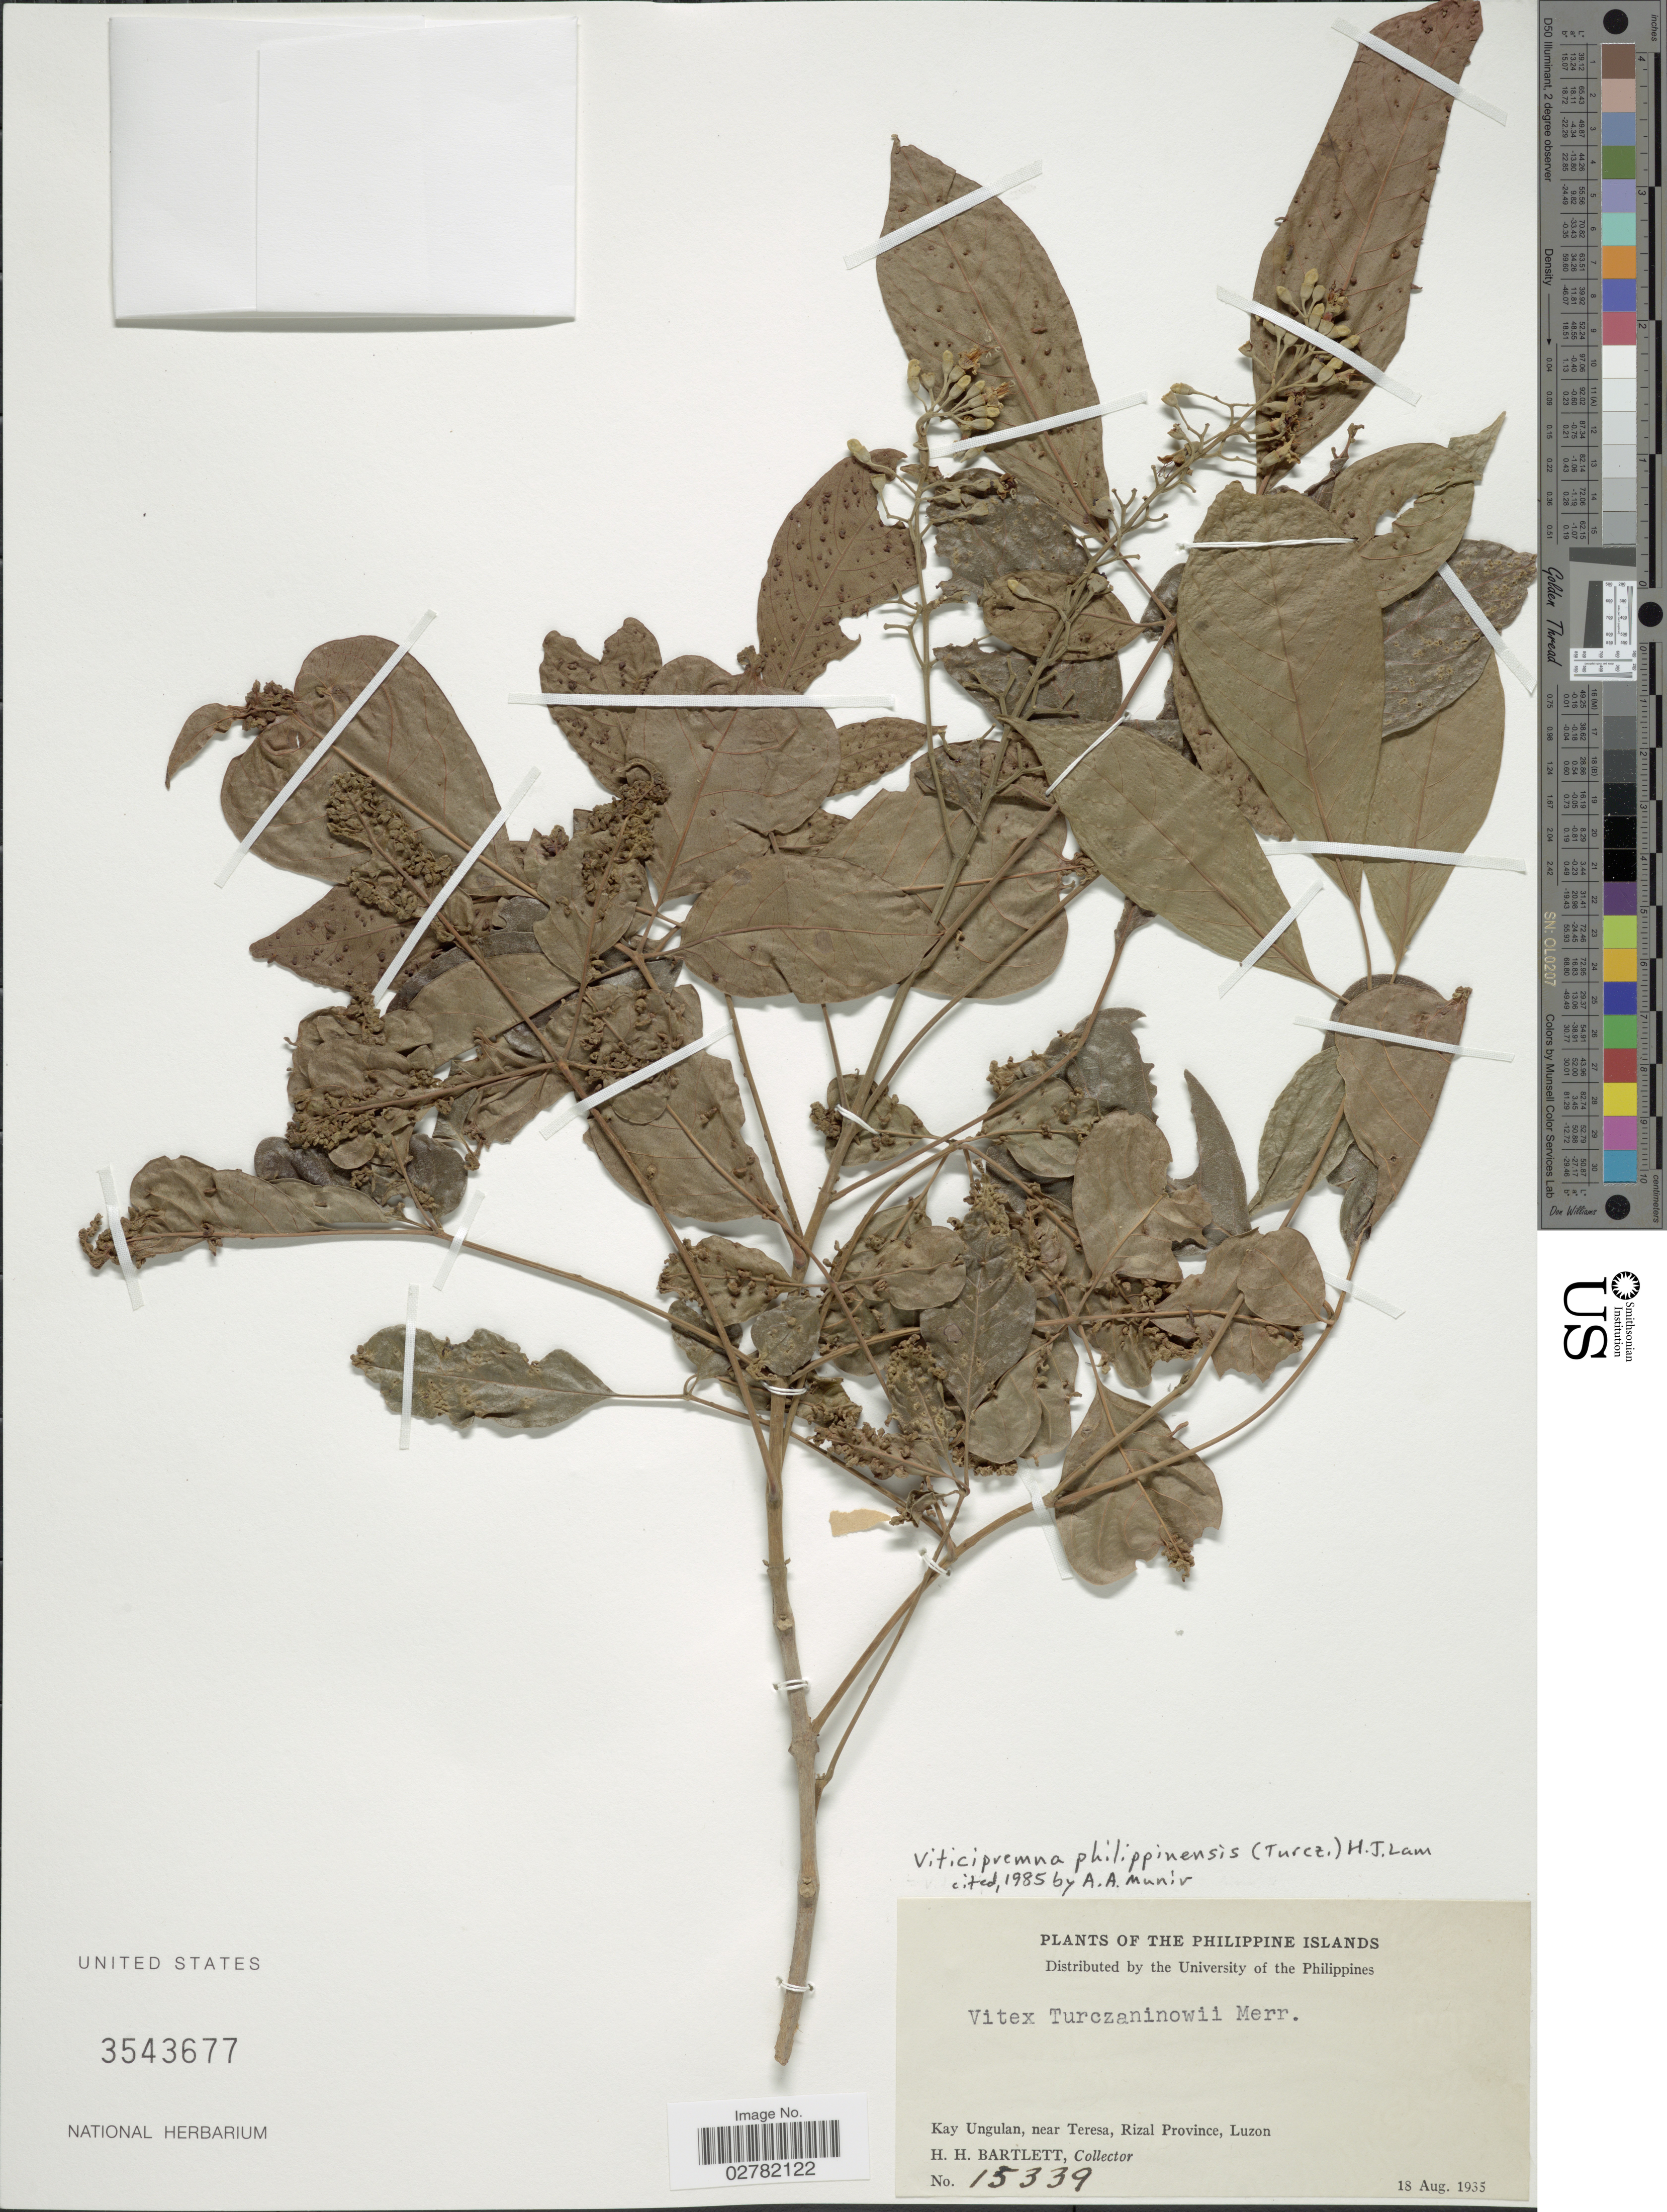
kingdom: Plantae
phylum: Tracheophyta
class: Magnoliopsida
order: Lamiales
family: Lamiaceae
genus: Viticipremna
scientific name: Viticipremna philippinensis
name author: (Turcz.) H.J. Lam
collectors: H. H. Bartlett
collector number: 15339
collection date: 1935-09-18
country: Philippines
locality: Philippine Islands, Kay Ungulan, near Teresa, Rizal Province, Luzon.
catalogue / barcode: US 3543677